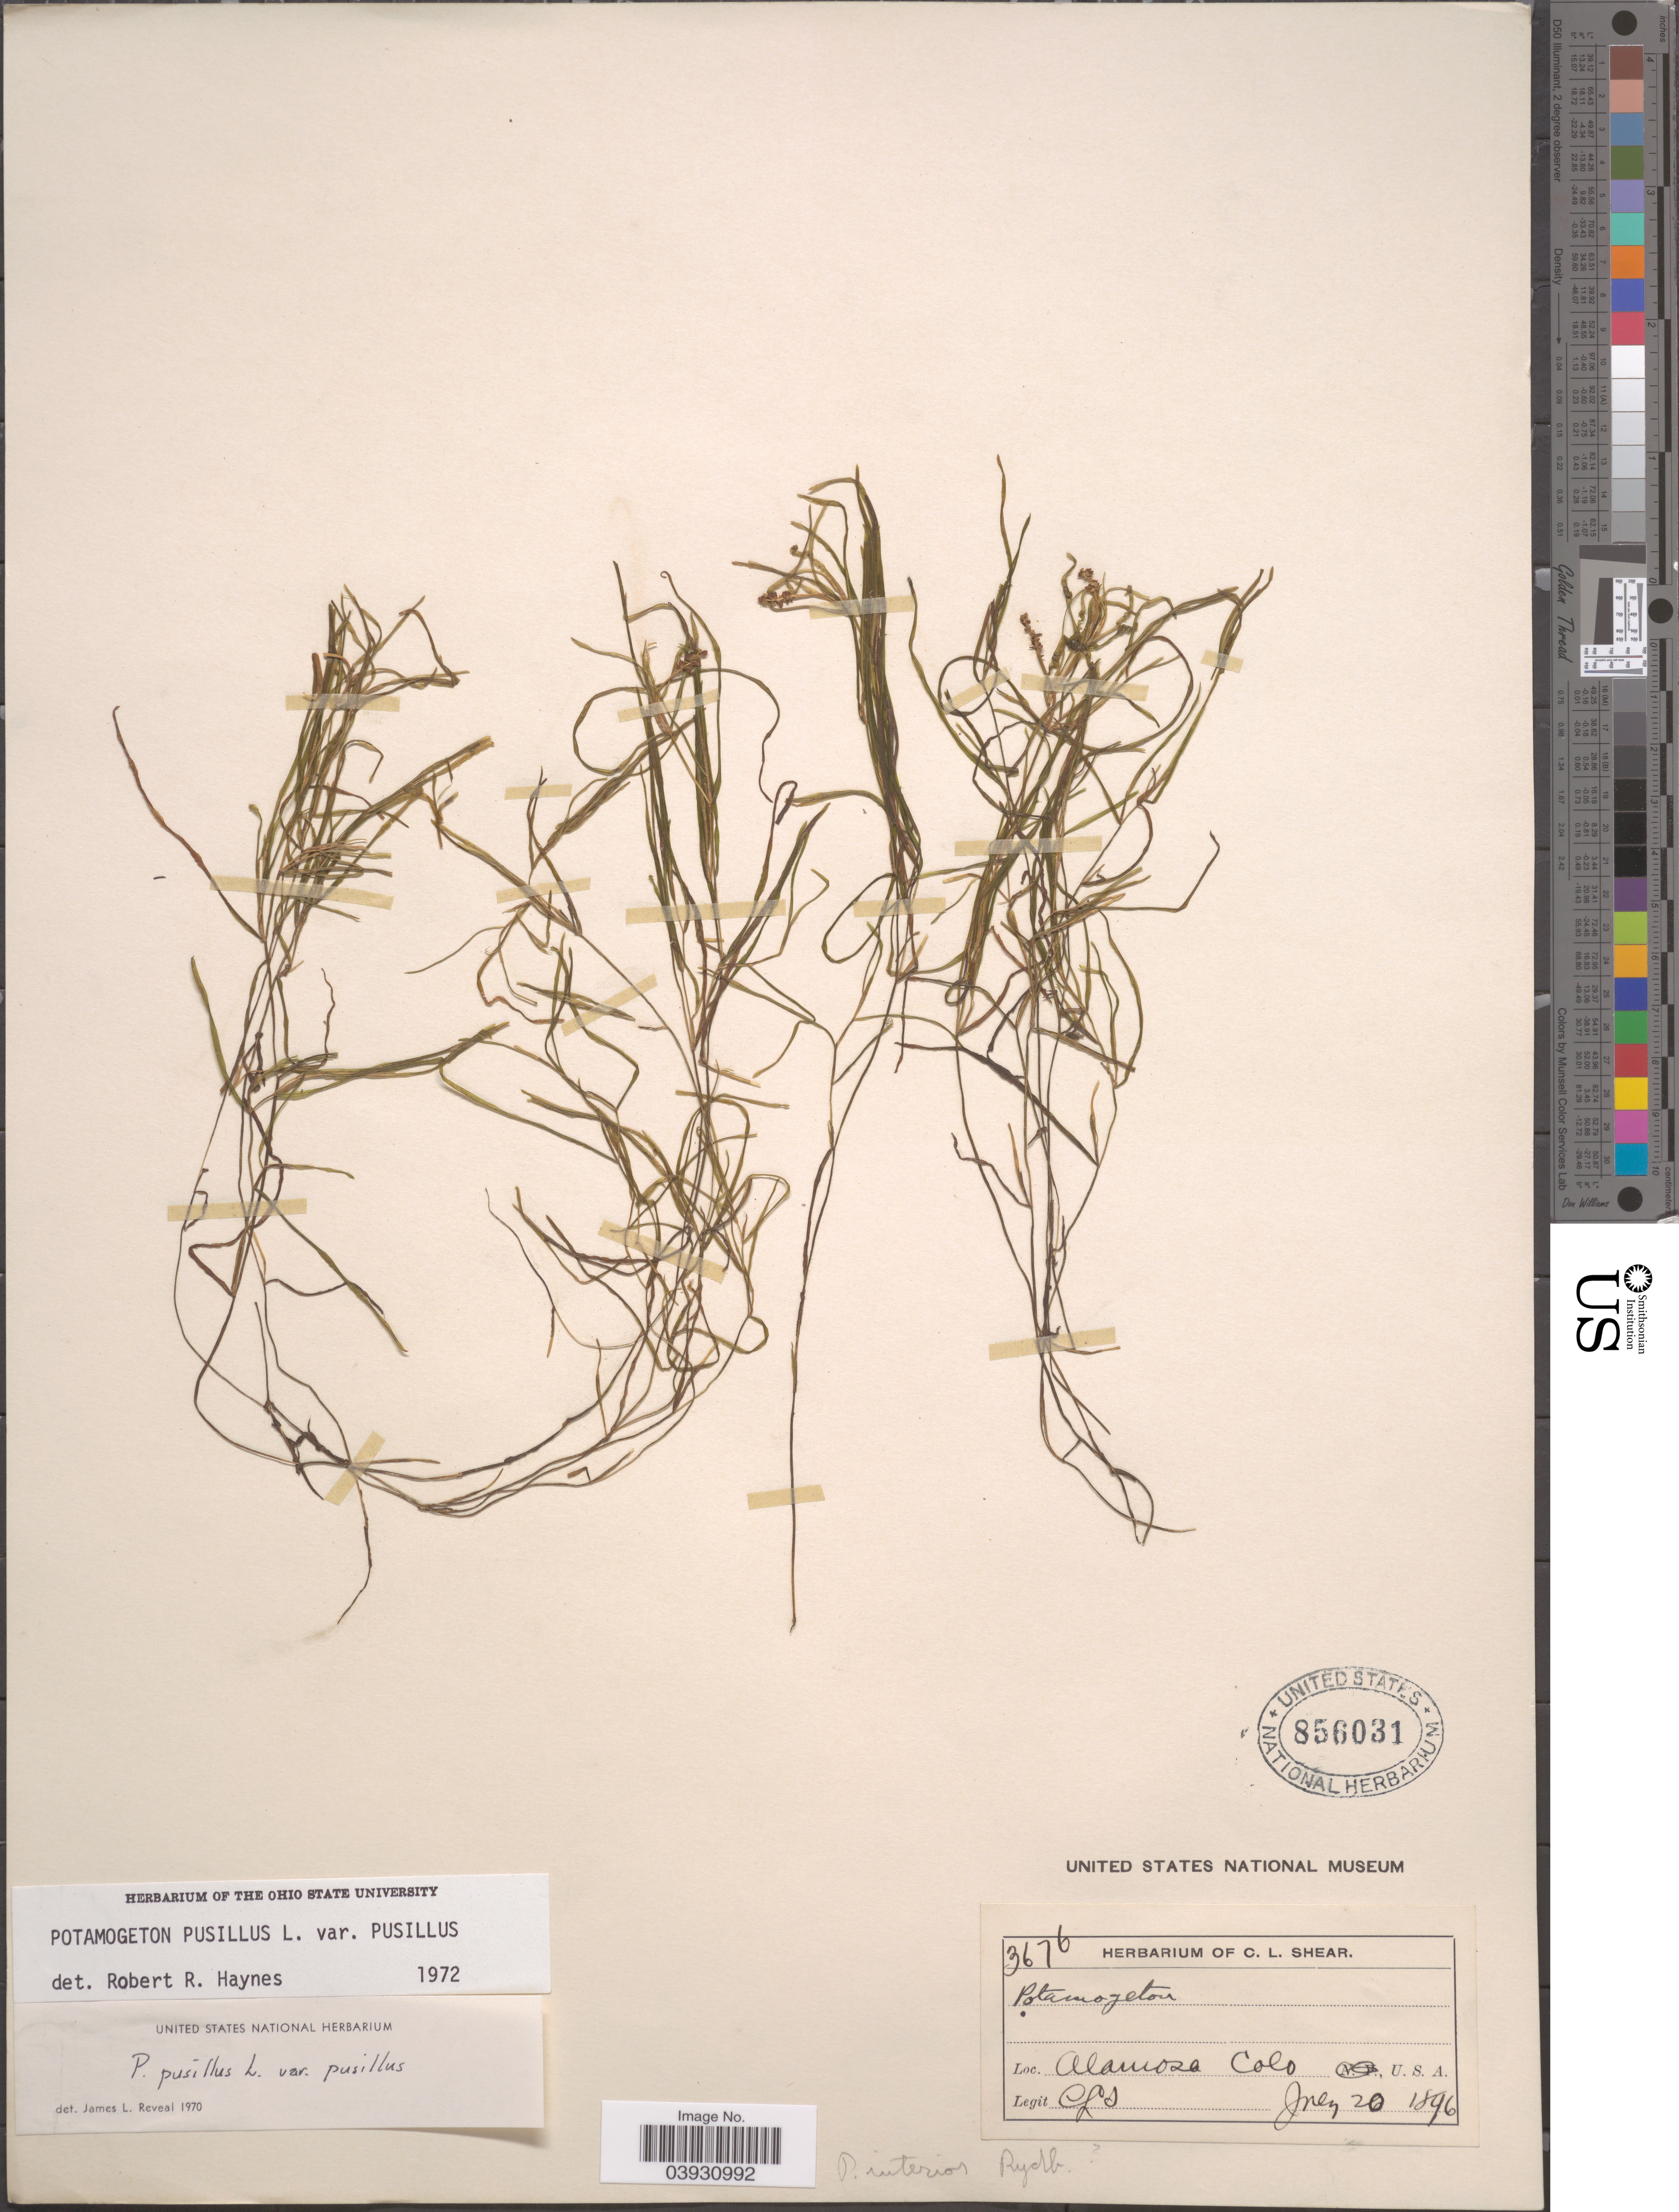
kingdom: Plantae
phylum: Tracheophyta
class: Liliopsida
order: Alismatales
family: Potamogetonaceae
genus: Potamogeton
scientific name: Potamogeton pusillus var. pusillus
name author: L.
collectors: C. L. Shear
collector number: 3676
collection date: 1896-07-20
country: United States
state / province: Colorado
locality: Alamosa.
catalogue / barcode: US 856031